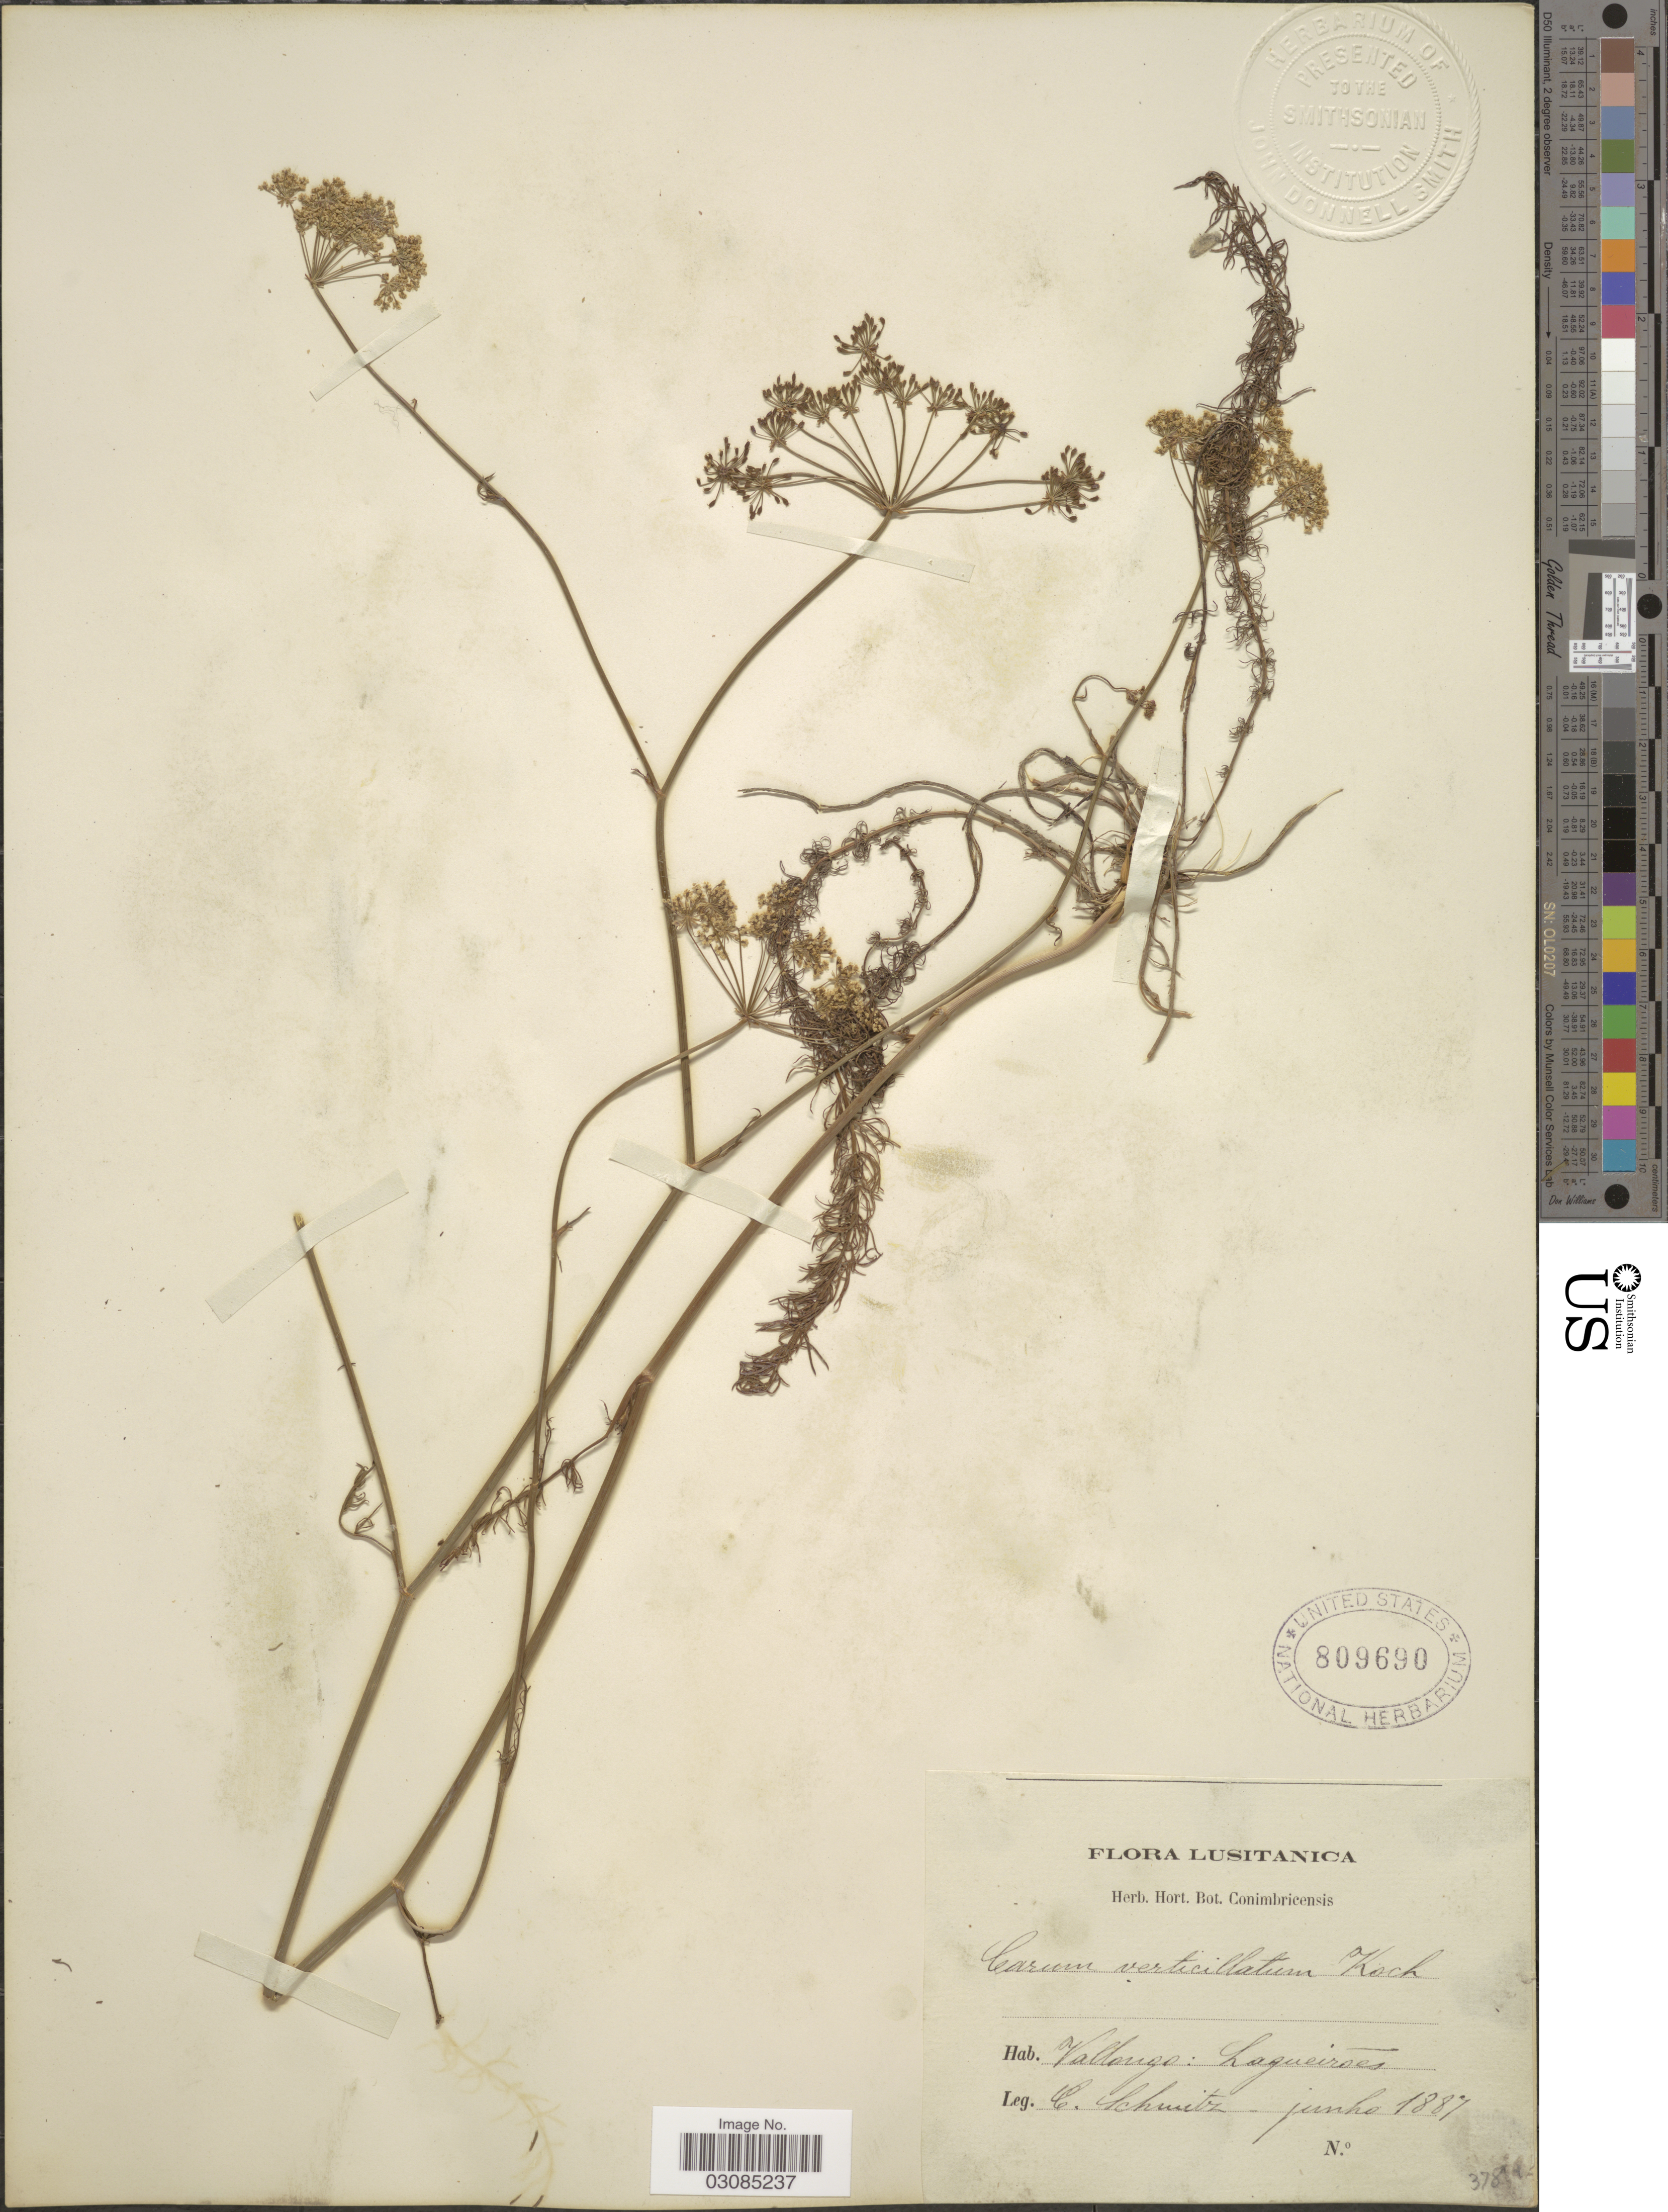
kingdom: Plantae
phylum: Tracheophyta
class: Magnoliopsida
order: Apiales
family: Apiaceae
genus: Carum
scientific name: Carum verticillatum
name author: (L.) W.D.J. Koch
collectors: C. Schmitz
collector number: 378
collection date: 1887-06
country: Portugal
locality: Lusitanica. Vallongo: Lagueiroes.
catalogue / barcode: US 809690